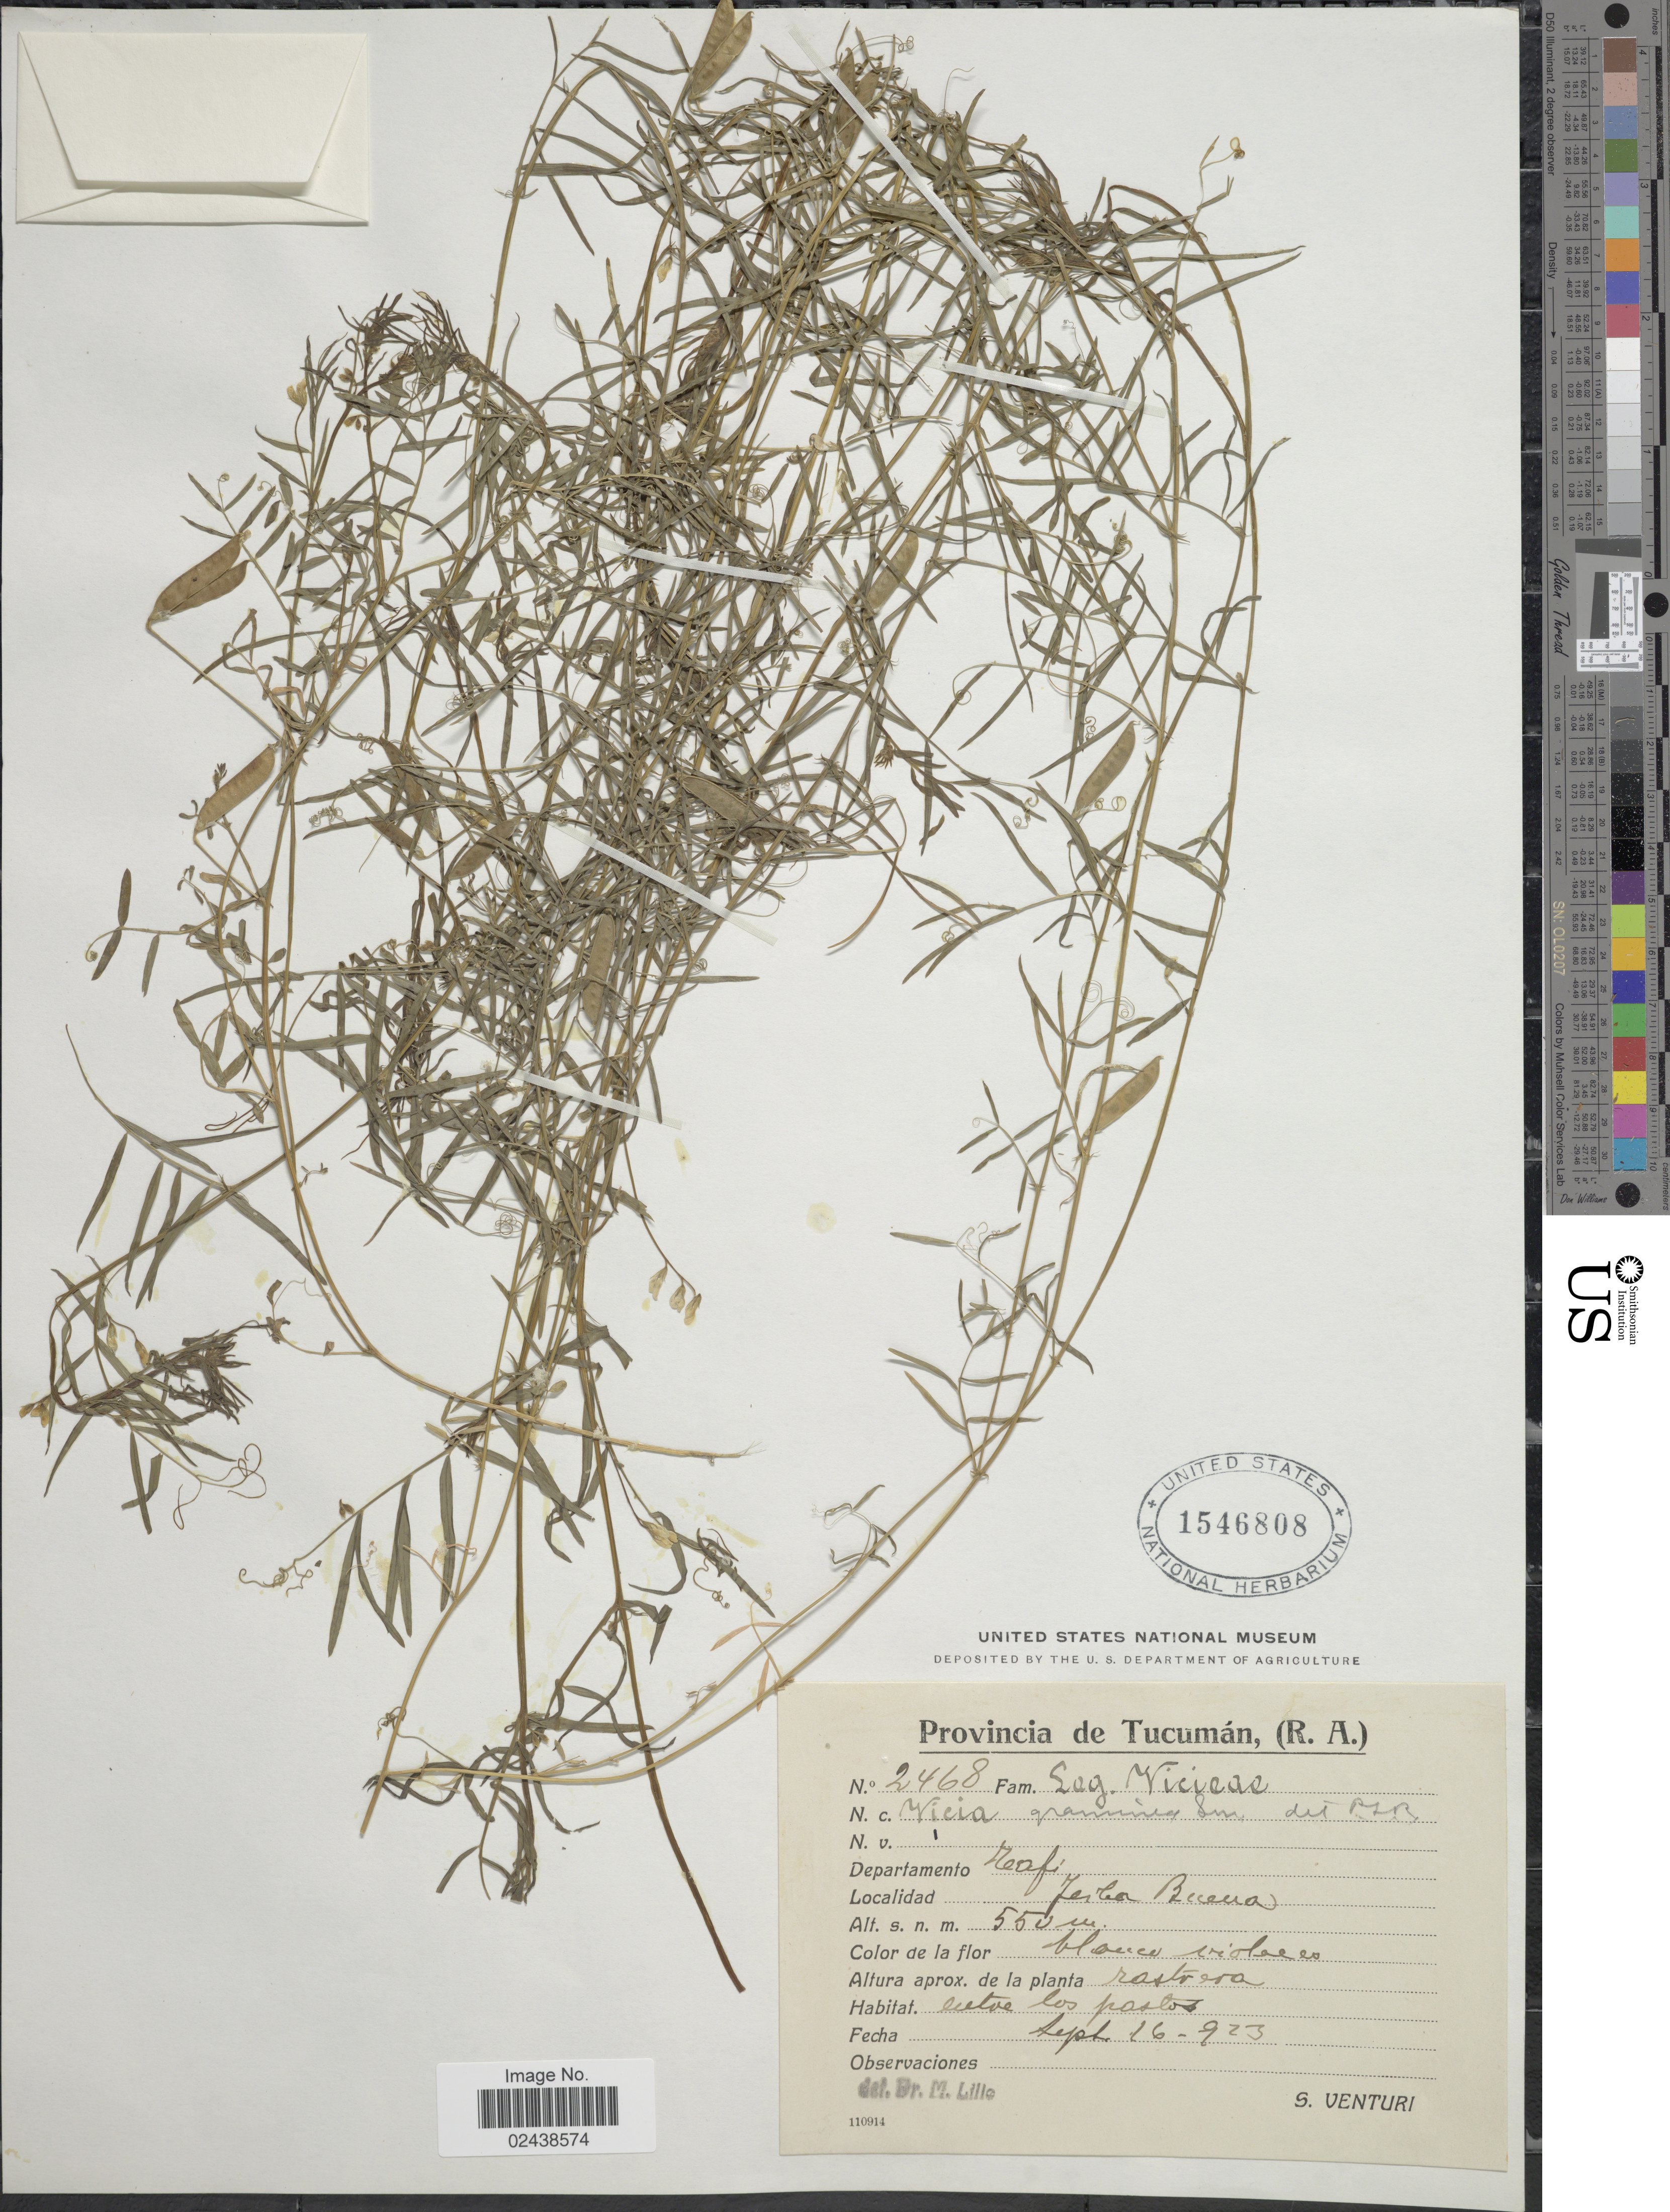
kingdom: Plantae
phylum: Tracheophyta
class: Magnoliopsida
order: Fabales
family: Fabaceae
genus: Vicia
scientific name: Vicia graminea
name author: Sm.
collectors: S. Venturi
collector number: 2468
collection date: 1923-09-16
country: Argentina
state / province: Tucuman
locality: Departamento Tafi. Yerba Buena.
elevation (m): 550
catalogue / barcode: US 1546808